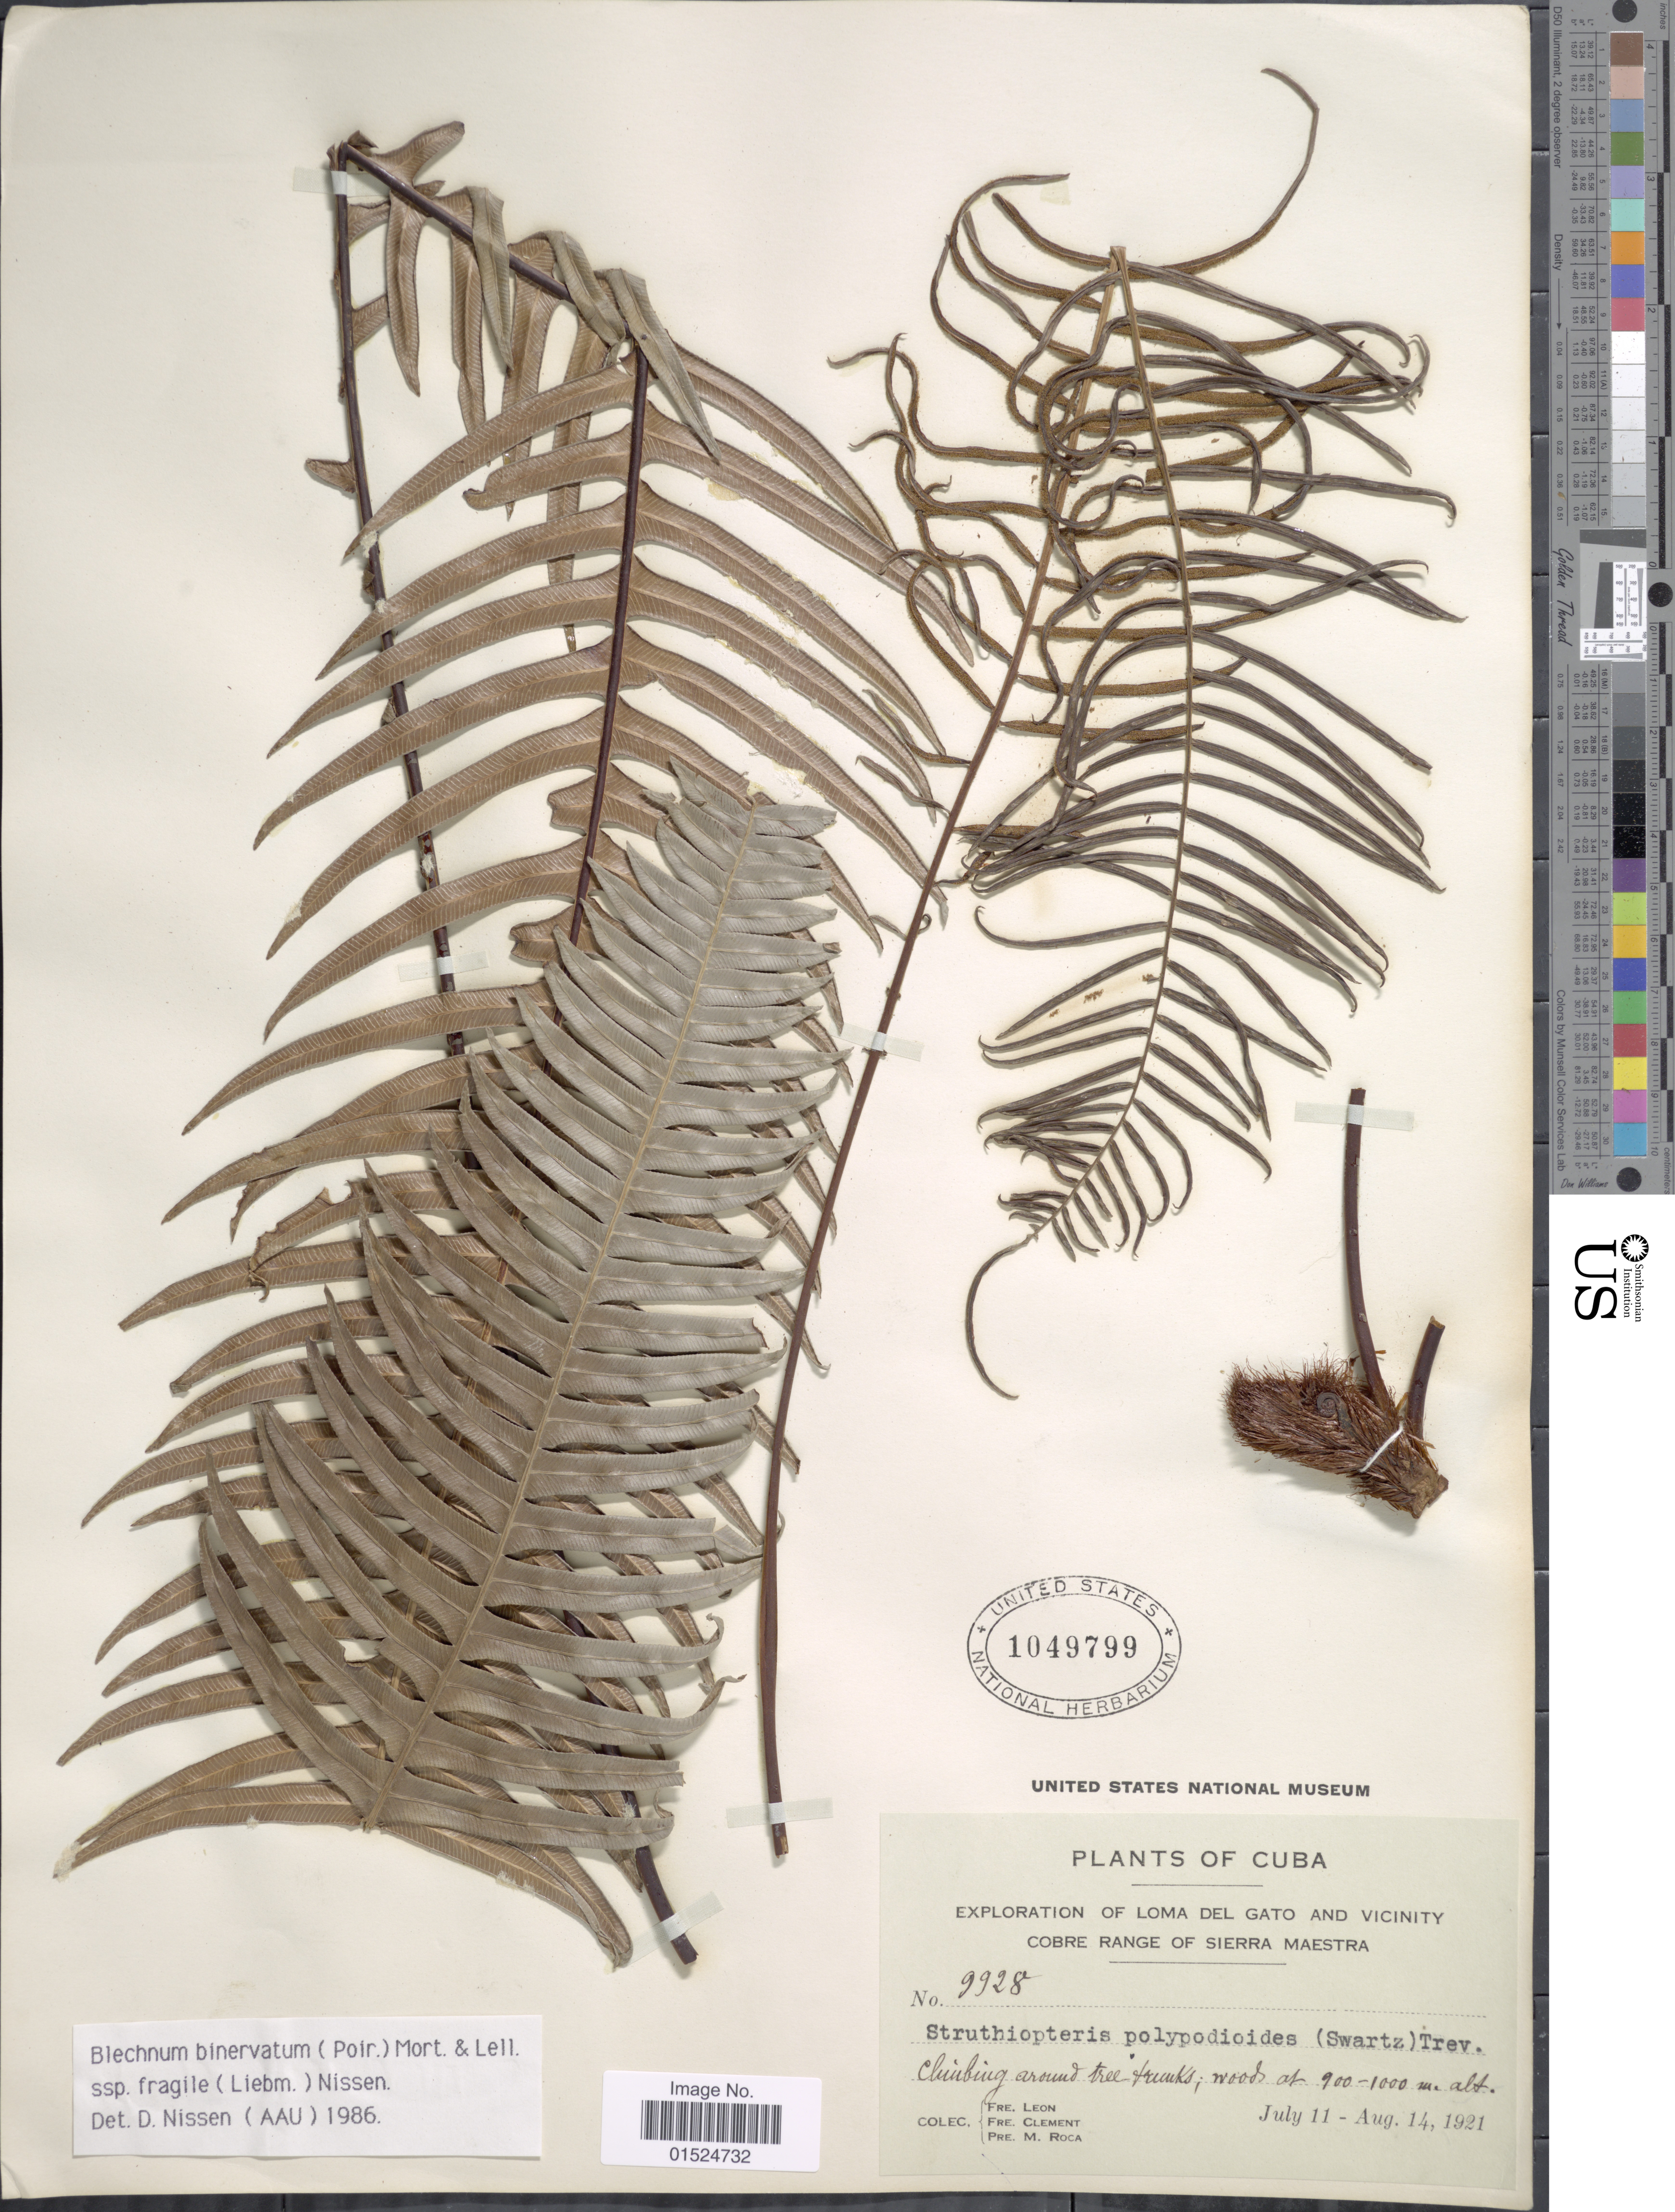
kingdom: Plantae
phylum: Tracheophyta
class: Polypodiopsida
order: Polypodiales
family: Blechnaceae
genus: Blechnum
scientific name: Blechnum fragile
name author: (Liebm.) C.V. Morton & Lellinger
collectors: Bro. León, B. Clement & M. Roca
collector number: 9928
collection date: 1921-07-11/1921-08-14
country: Cuba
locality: Loma del Gato and Vicinity, Cobre Range of Sierra Maestra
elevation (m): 900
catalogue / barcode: US 1049799